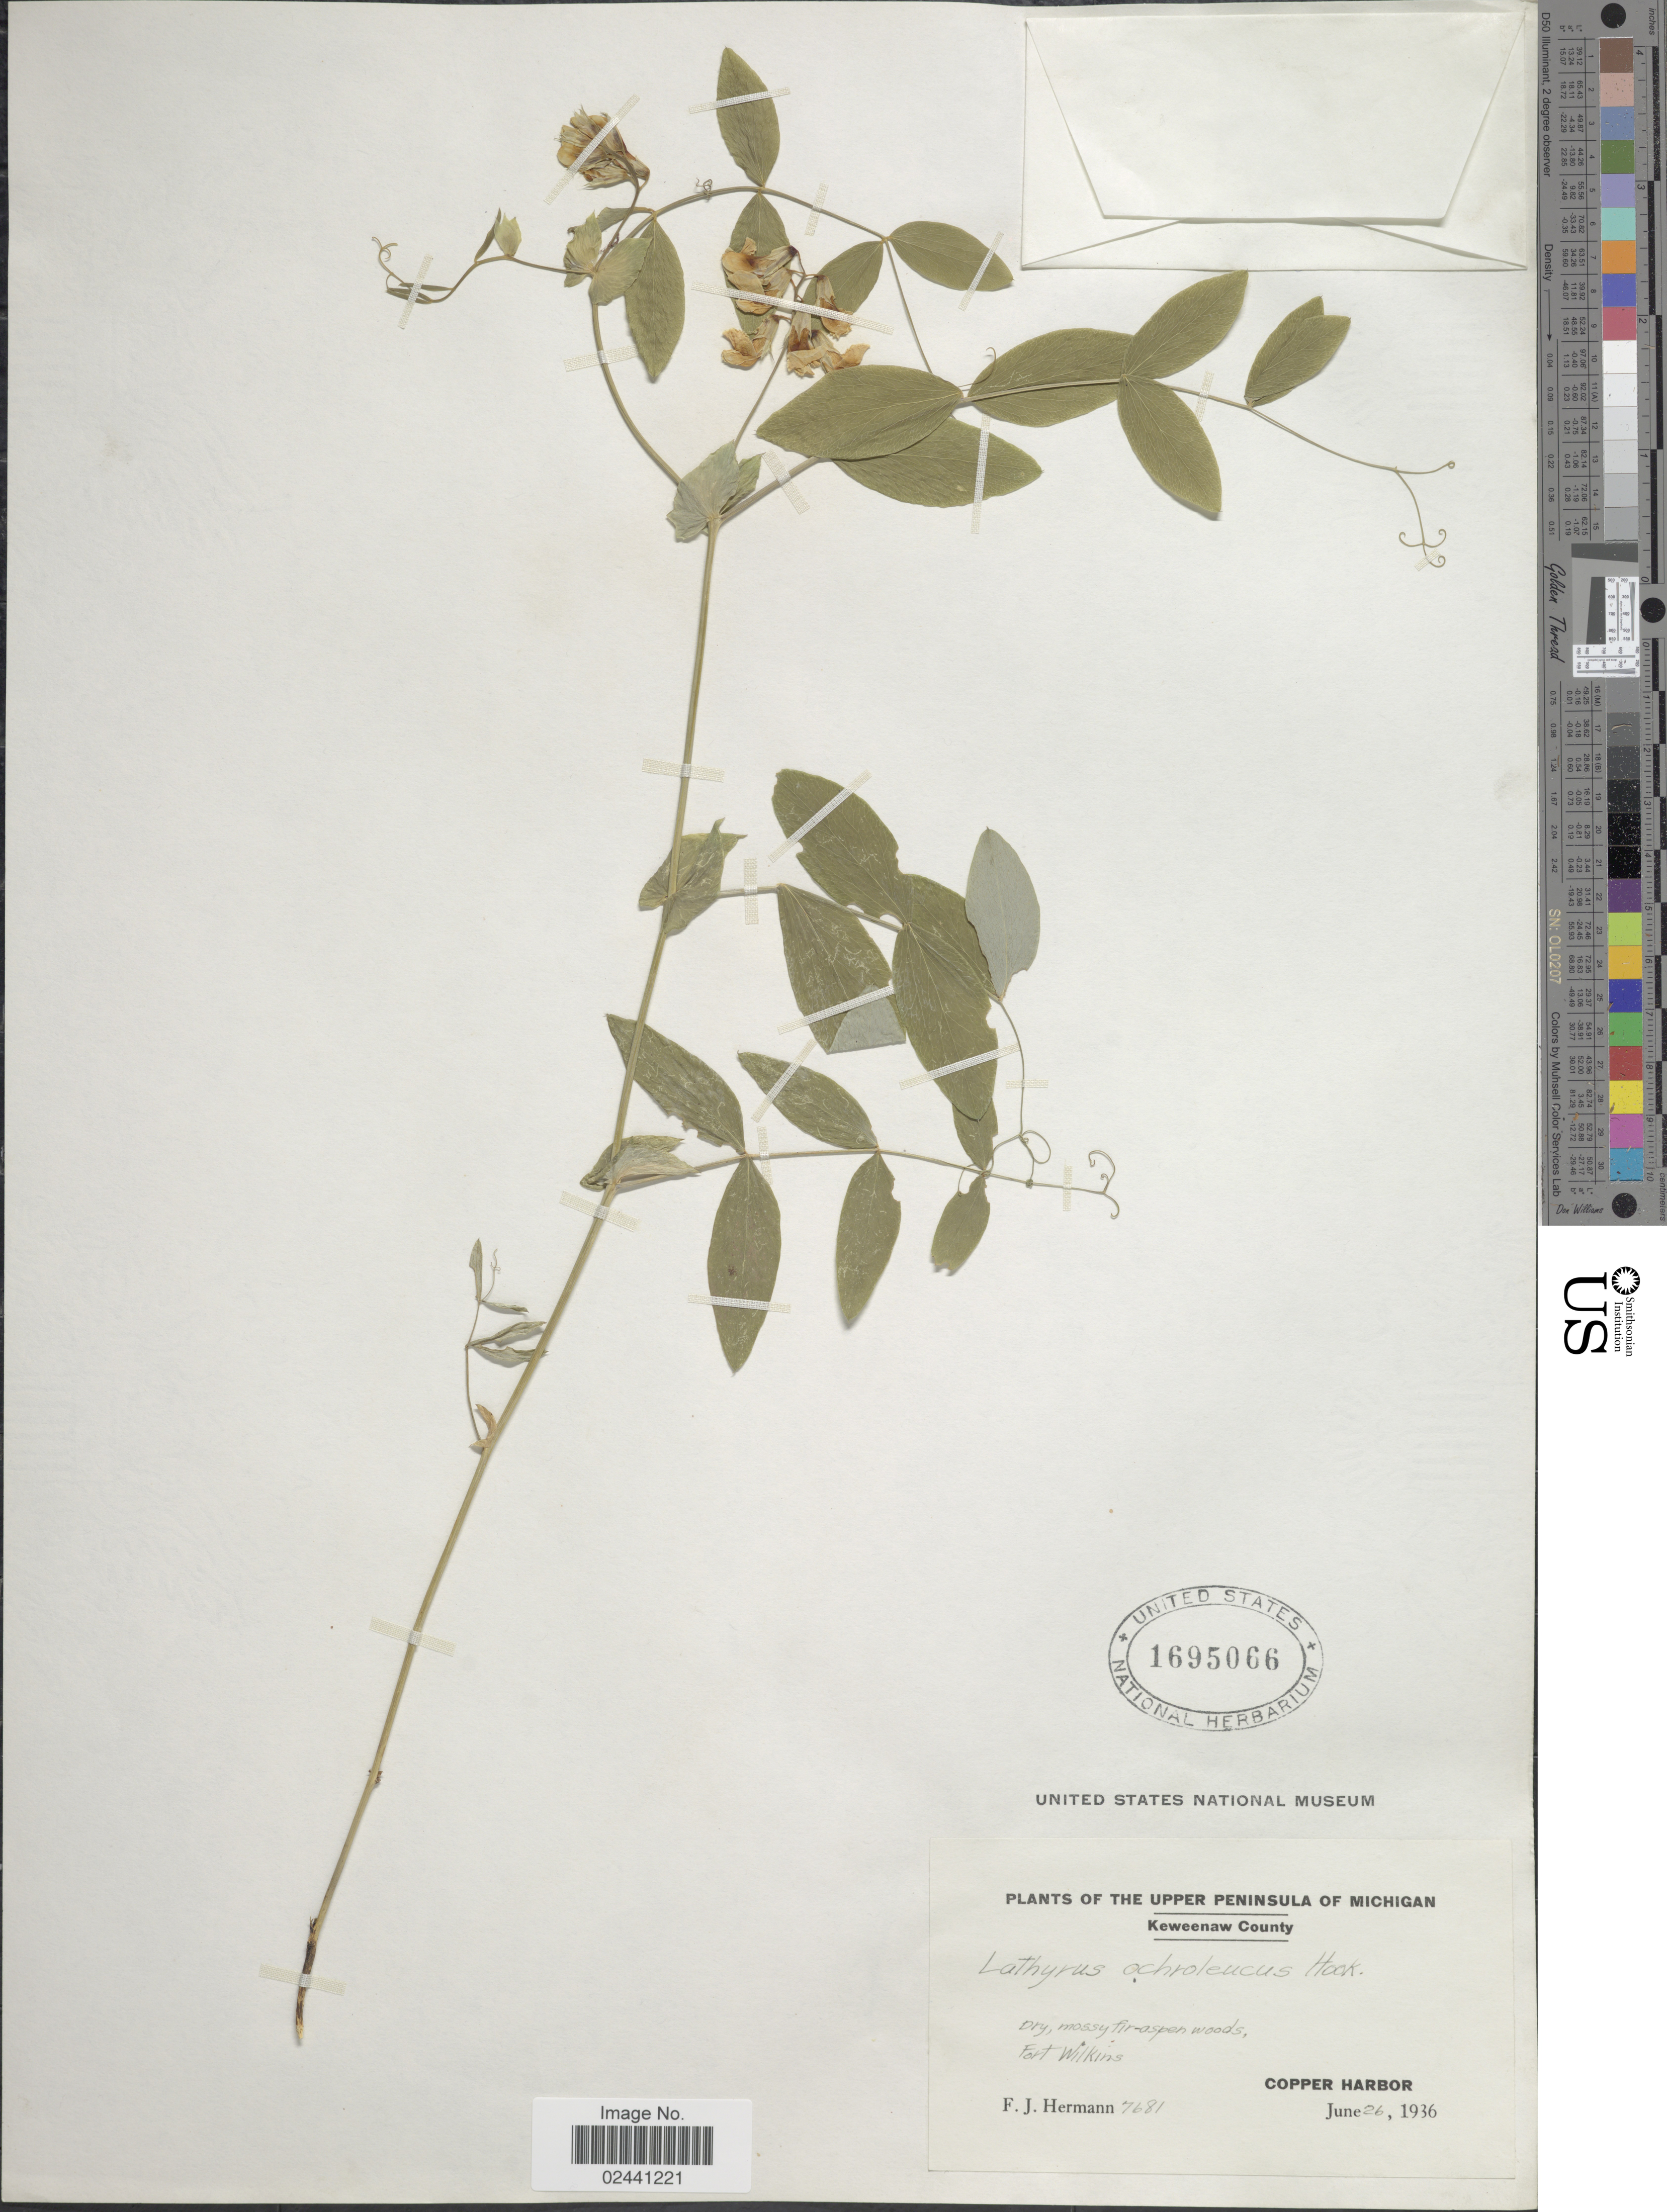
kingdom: Plantae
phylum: Tracheophyta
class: Magnoliopsida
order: Fabales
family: Fabaceae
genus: Lathyrus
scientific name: Lathyrus ochroleucus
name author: Hook.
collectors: F. J. Hermann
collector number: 7681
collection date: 1936-06-26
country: United States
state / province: Michigan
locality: The Upper Peninsula of Michigan, Keweenaw County, Fort Wilkins, Copper Harbor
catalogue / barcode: US 1695066